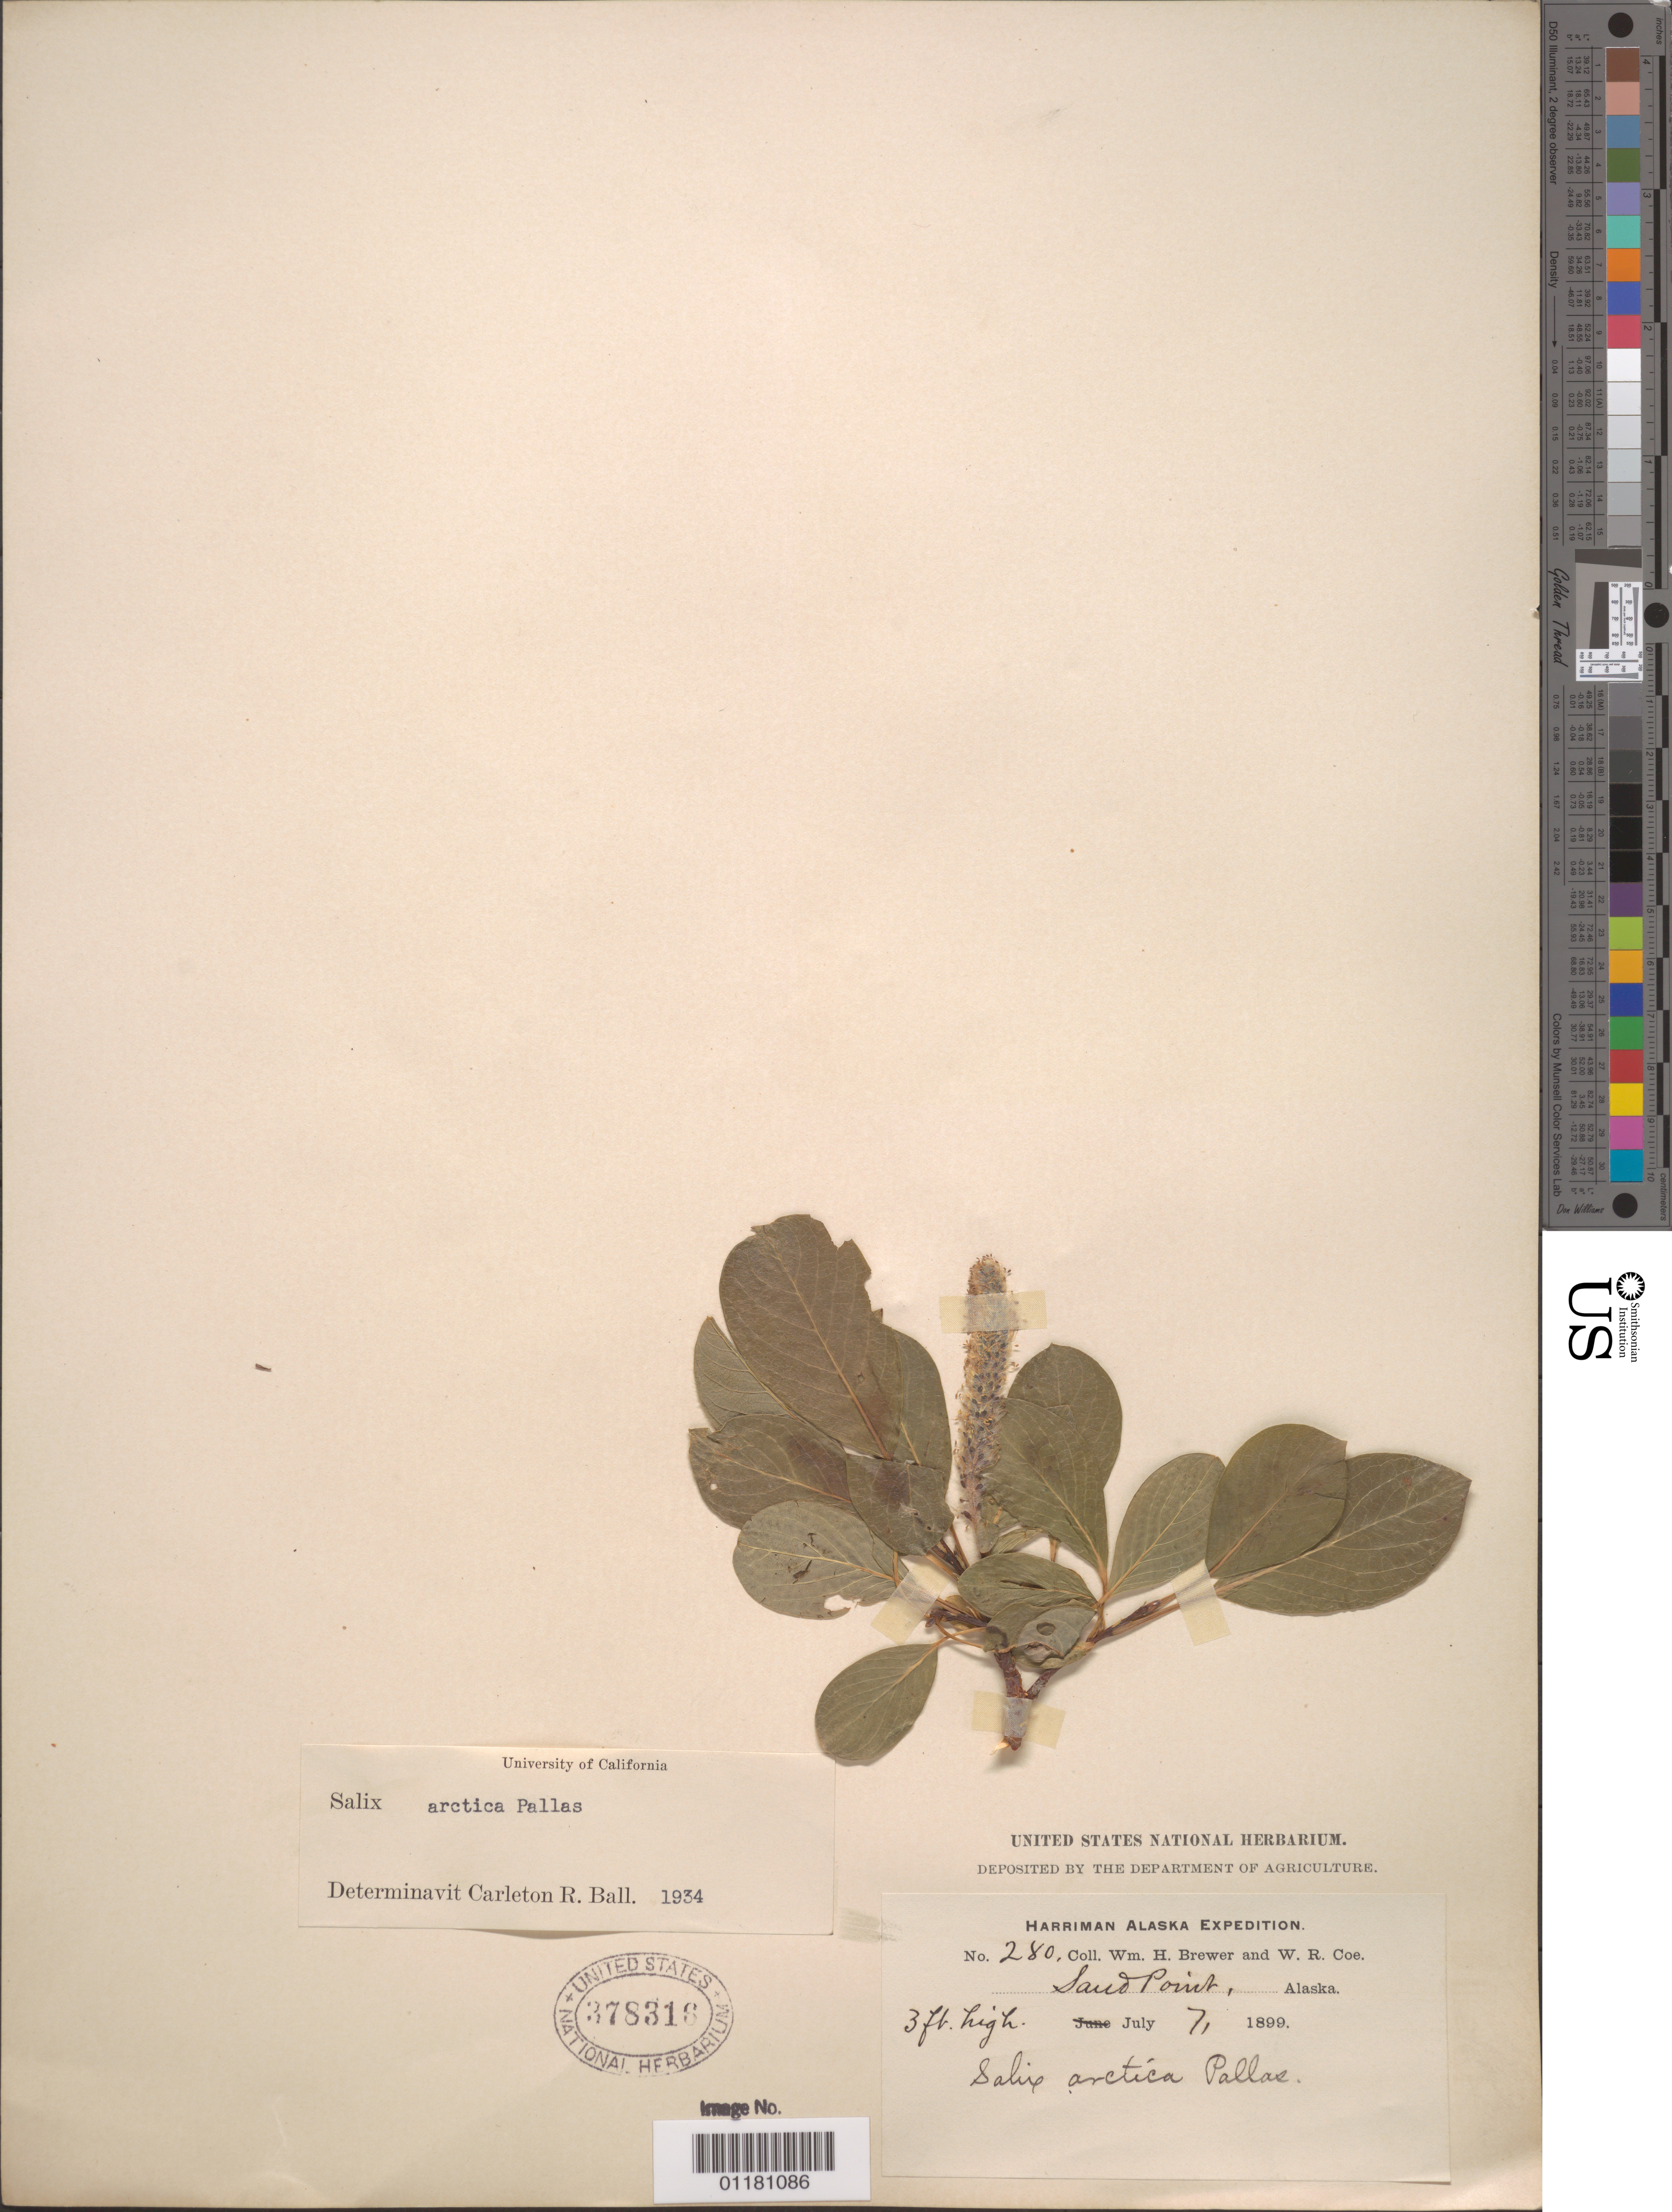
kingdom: Plantae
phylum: Tracheophyta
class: Magnoliopsida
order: Malpighiales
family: Salicaceae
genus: Salix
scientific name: Salix arctica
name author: Pall.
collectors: W. H. Brewer & W. Coe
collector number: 280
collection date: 1899-07-07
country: United States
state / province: Alaska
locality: Sand Point.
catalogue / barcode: US 378316